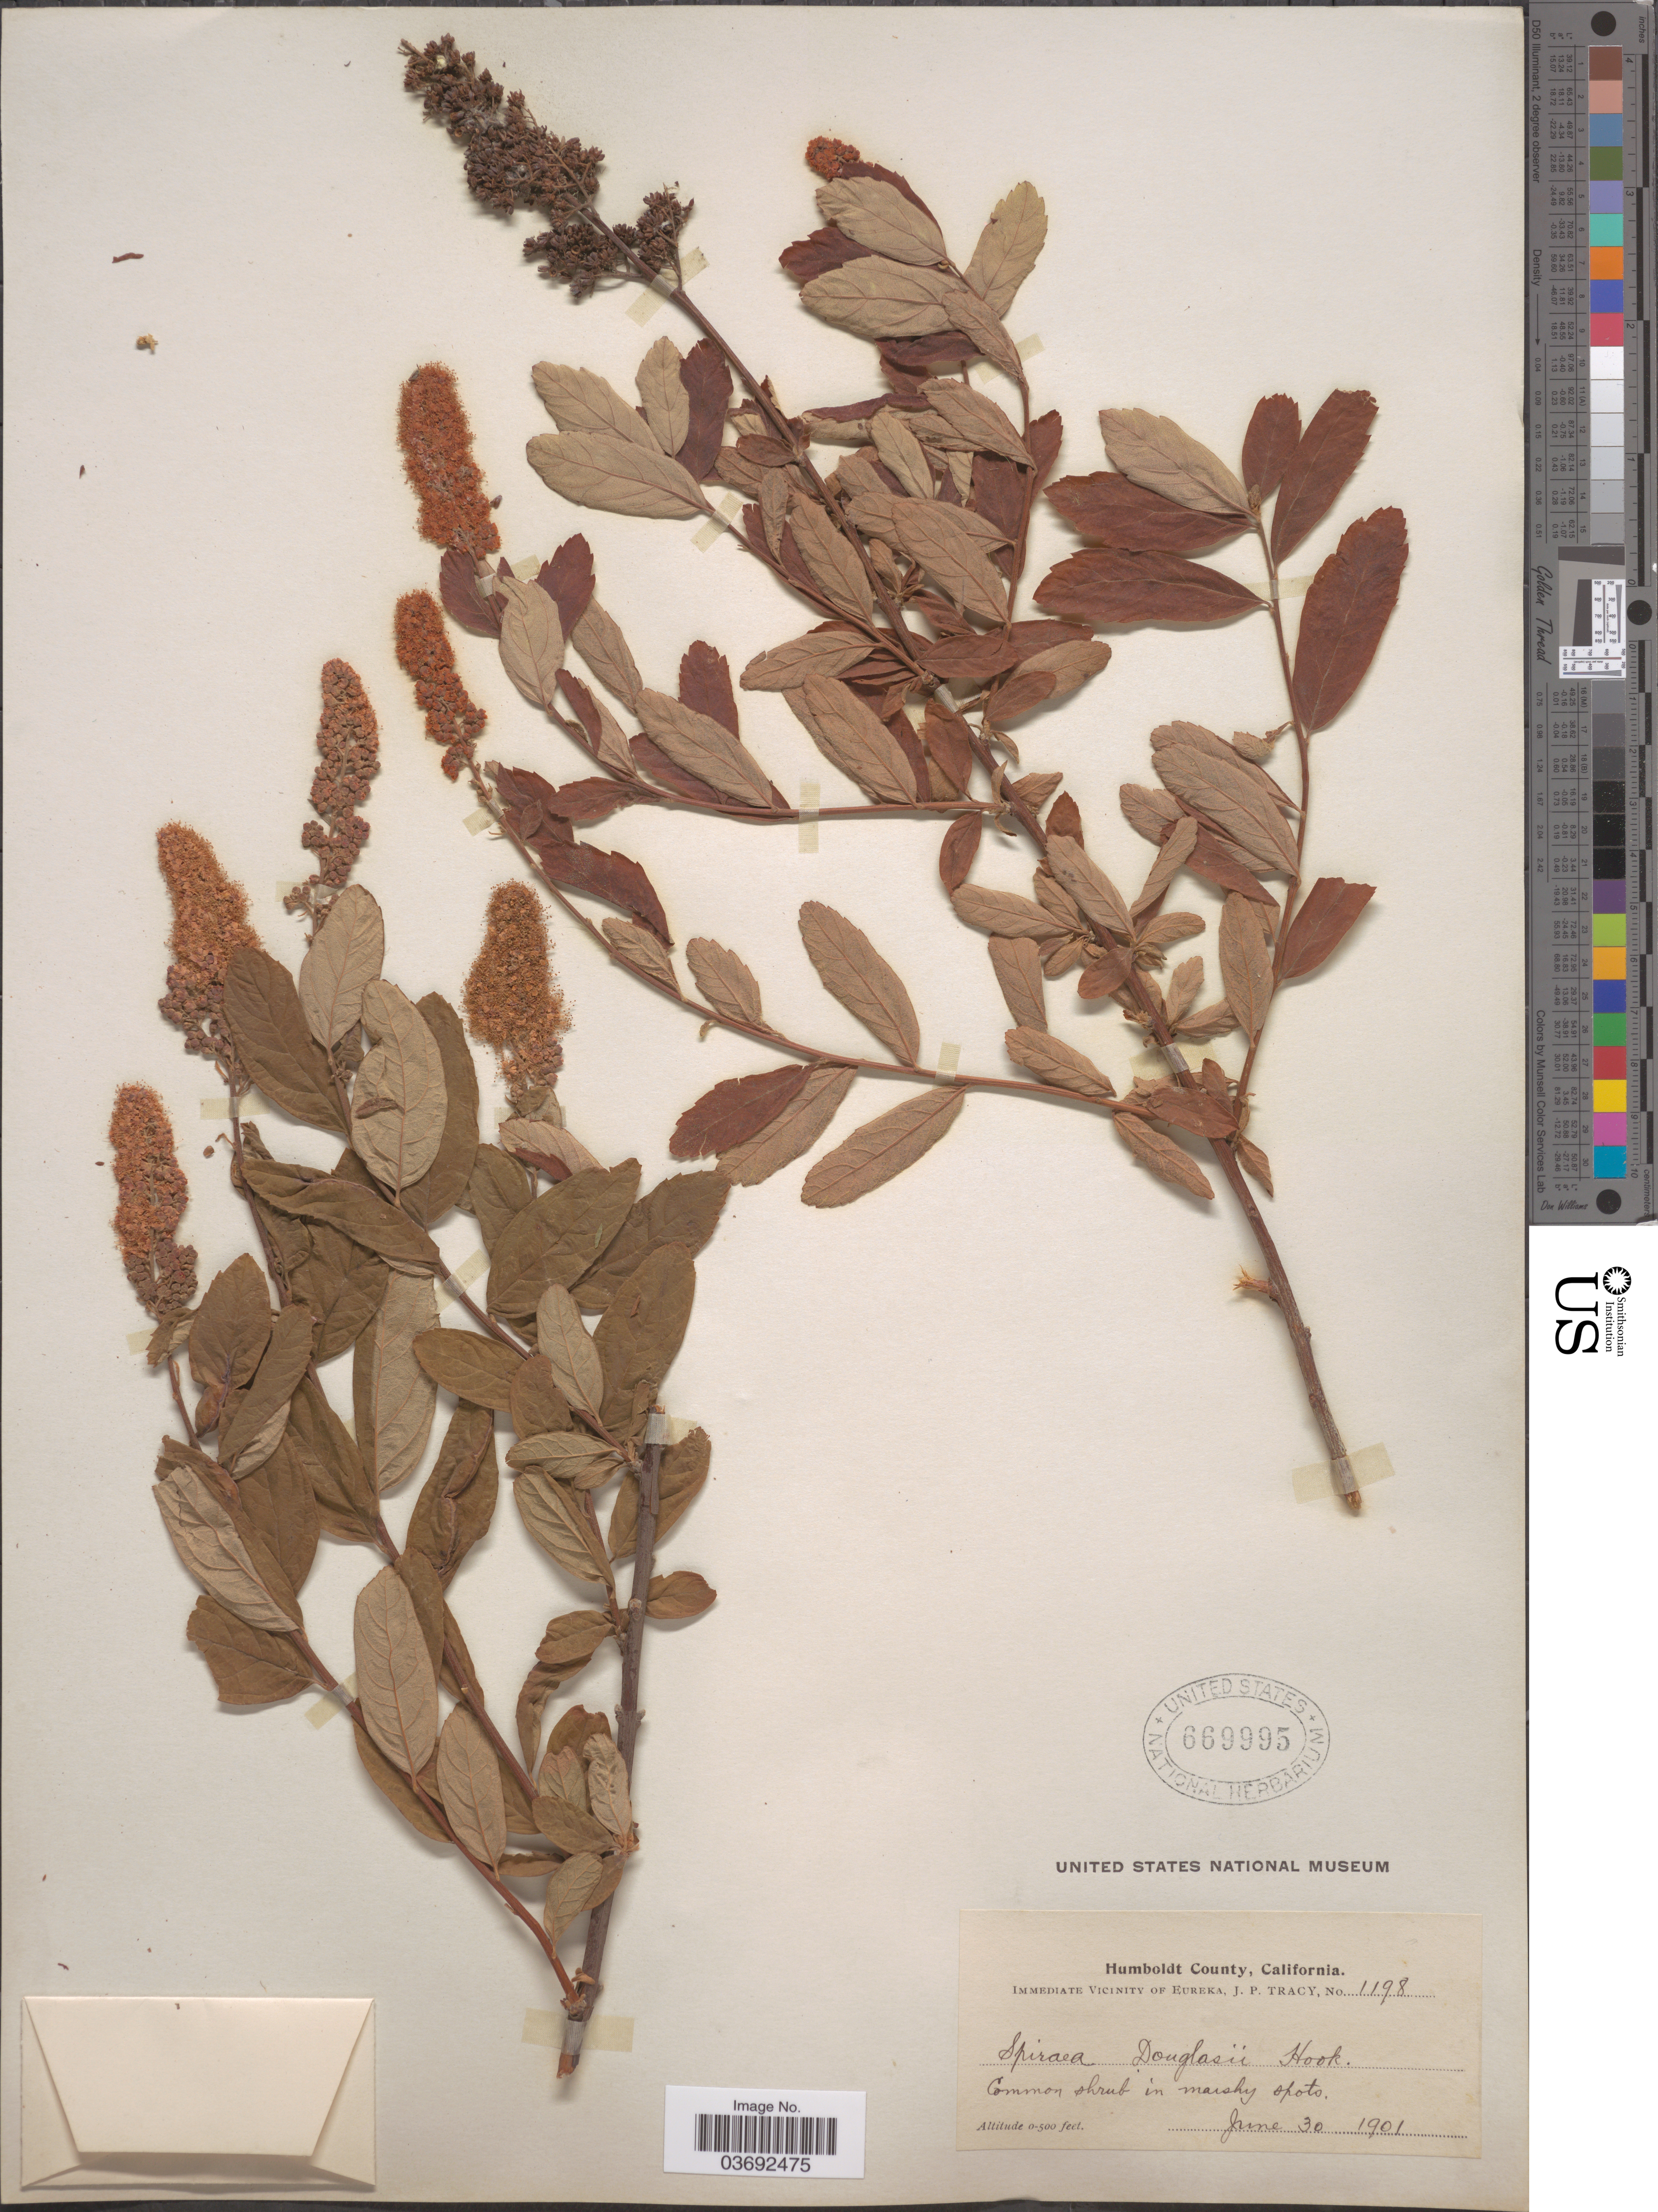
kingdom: Plantae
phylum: Tracheophyta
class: Magnoliopsida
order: Rosales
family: Rosaceae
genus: Spiraea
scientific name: Spiraea douglasii var. menziesii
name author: (Hook.) C. Presl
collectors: J. Tracy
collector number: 1198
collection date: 1901-06-30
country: United States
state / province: California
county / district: Humboldt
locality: Humboldt County.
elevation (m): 0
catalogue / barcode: US 669995